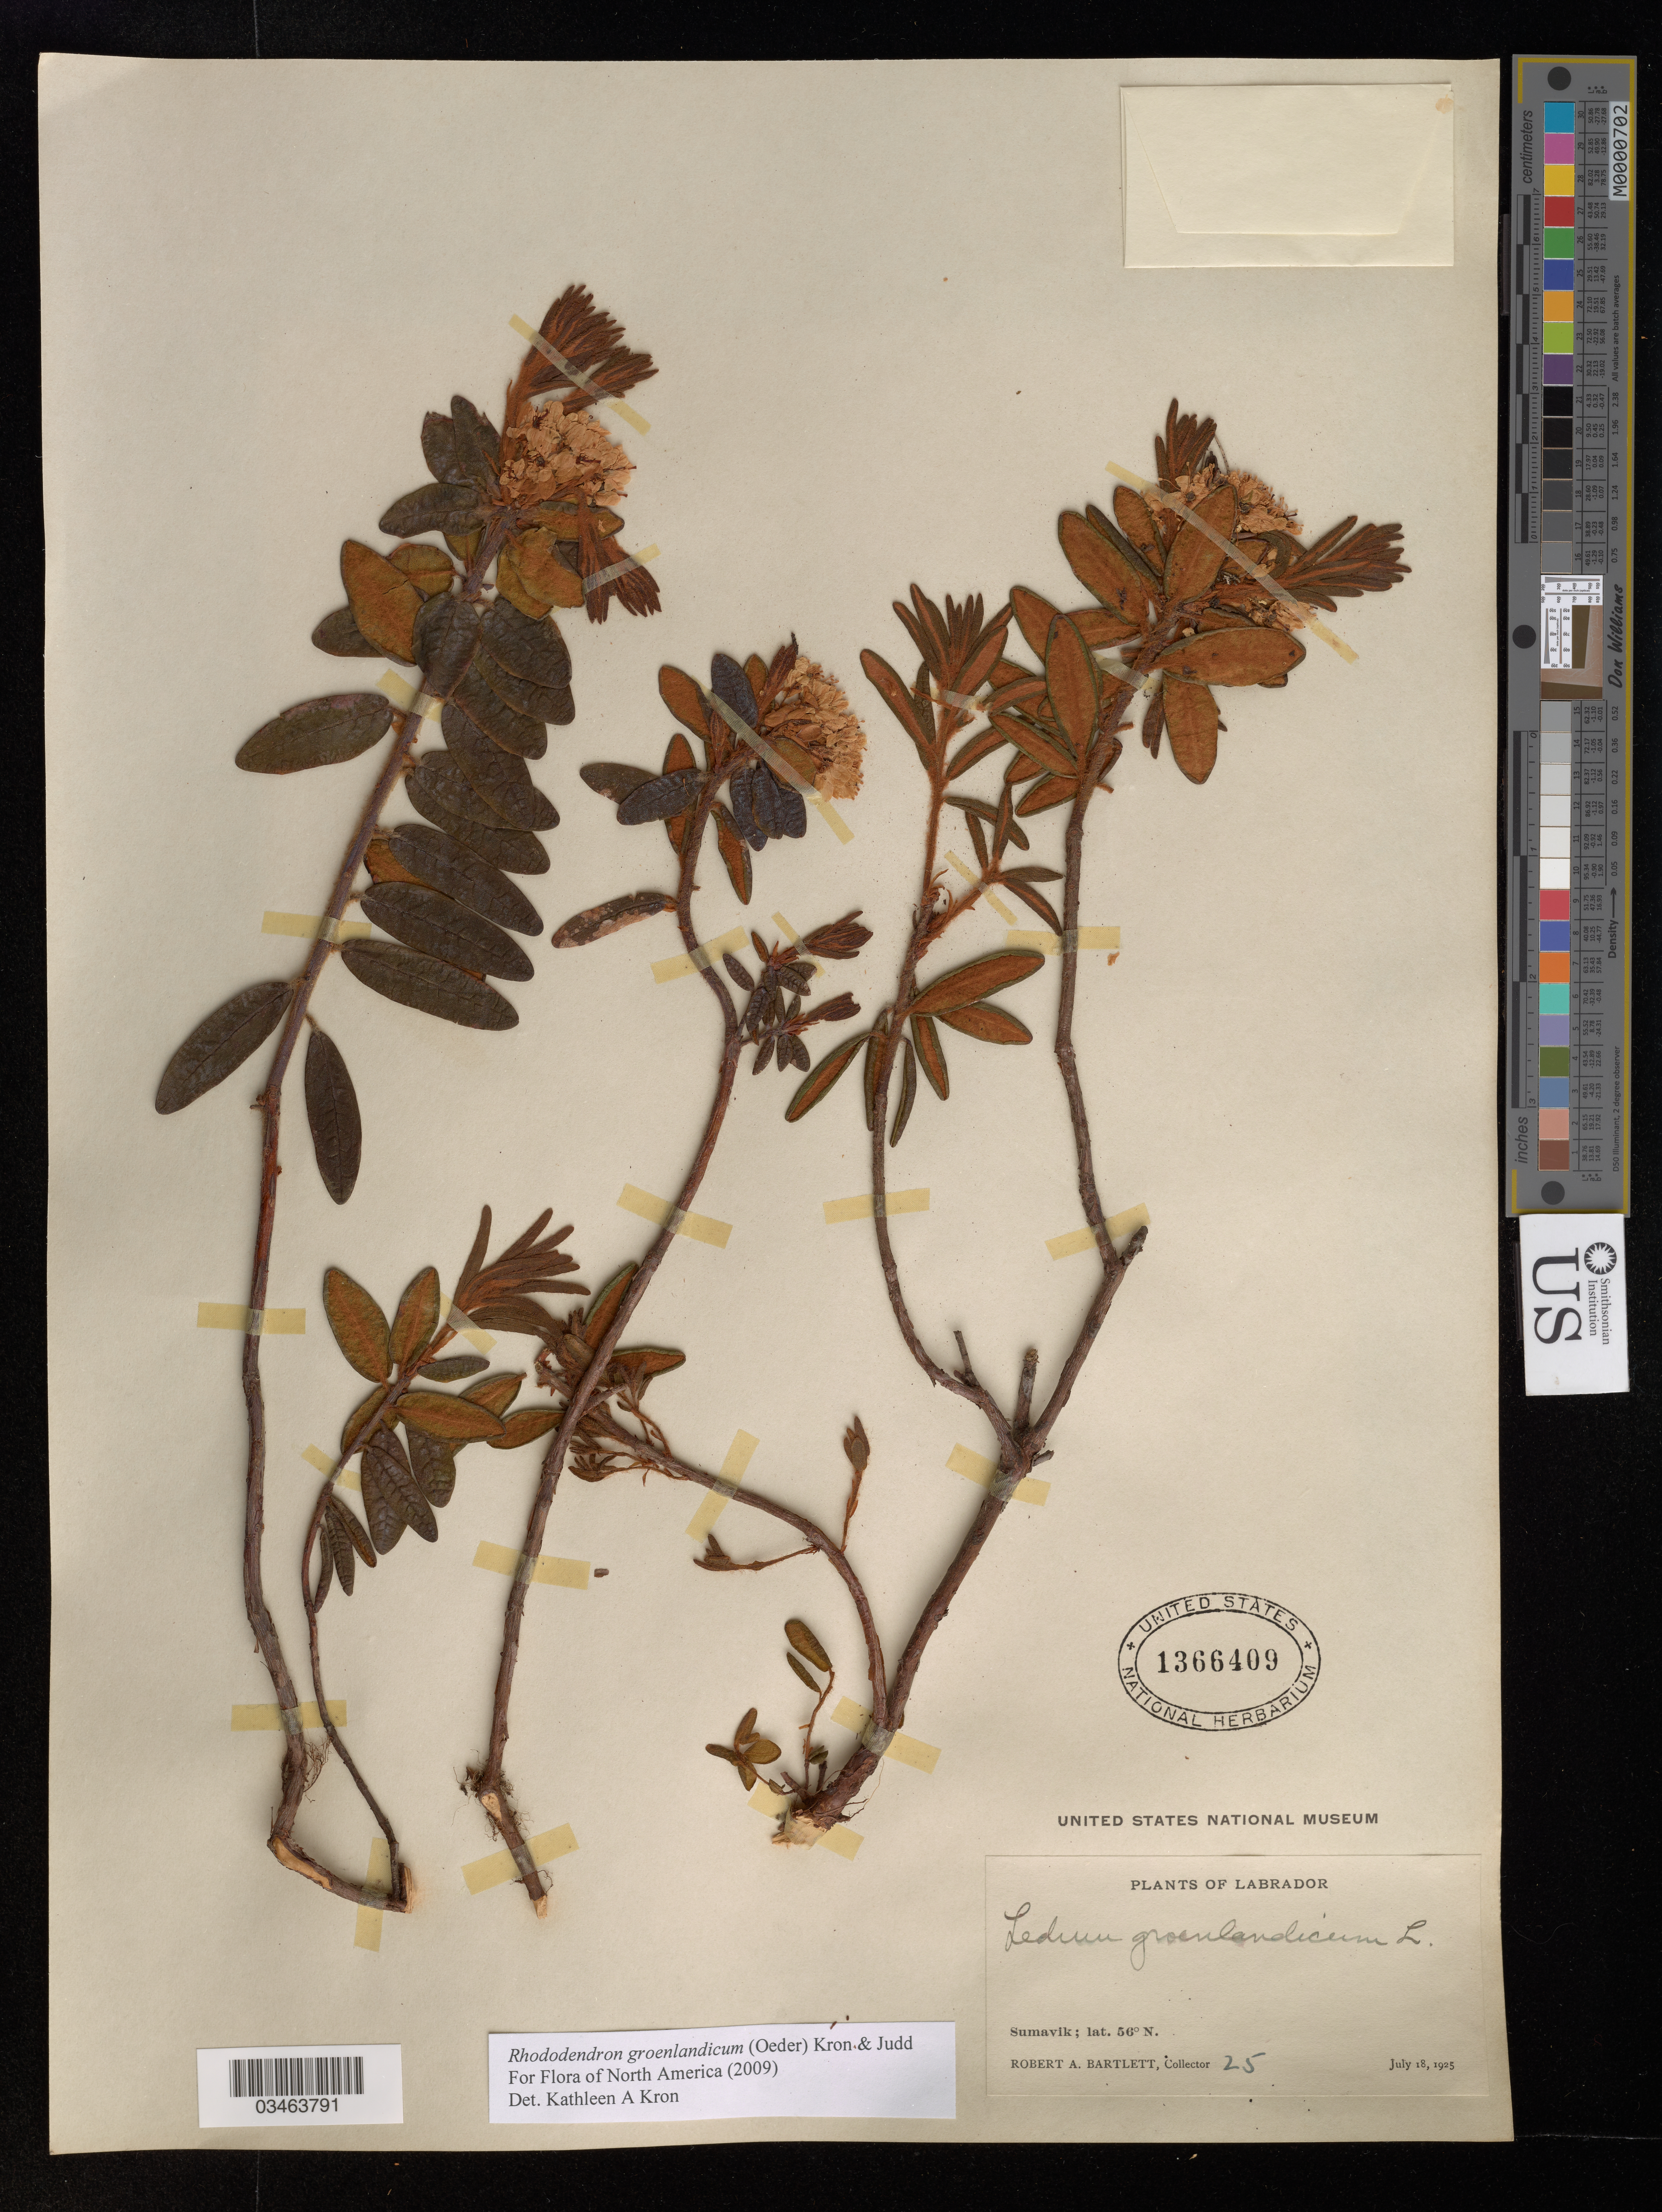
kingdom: Plantae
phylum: Tracheophyta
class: Magnoliopsida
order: Ericales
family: Ericaceae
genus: Rhododendron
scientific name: Rhododendron groenlandicum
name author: (Oeder) Kron & Judd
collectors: R. A. Bartlett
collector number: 25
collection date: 1925-07-18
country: Canada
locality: Labrador. Sumavik.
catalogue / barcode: US 1366409